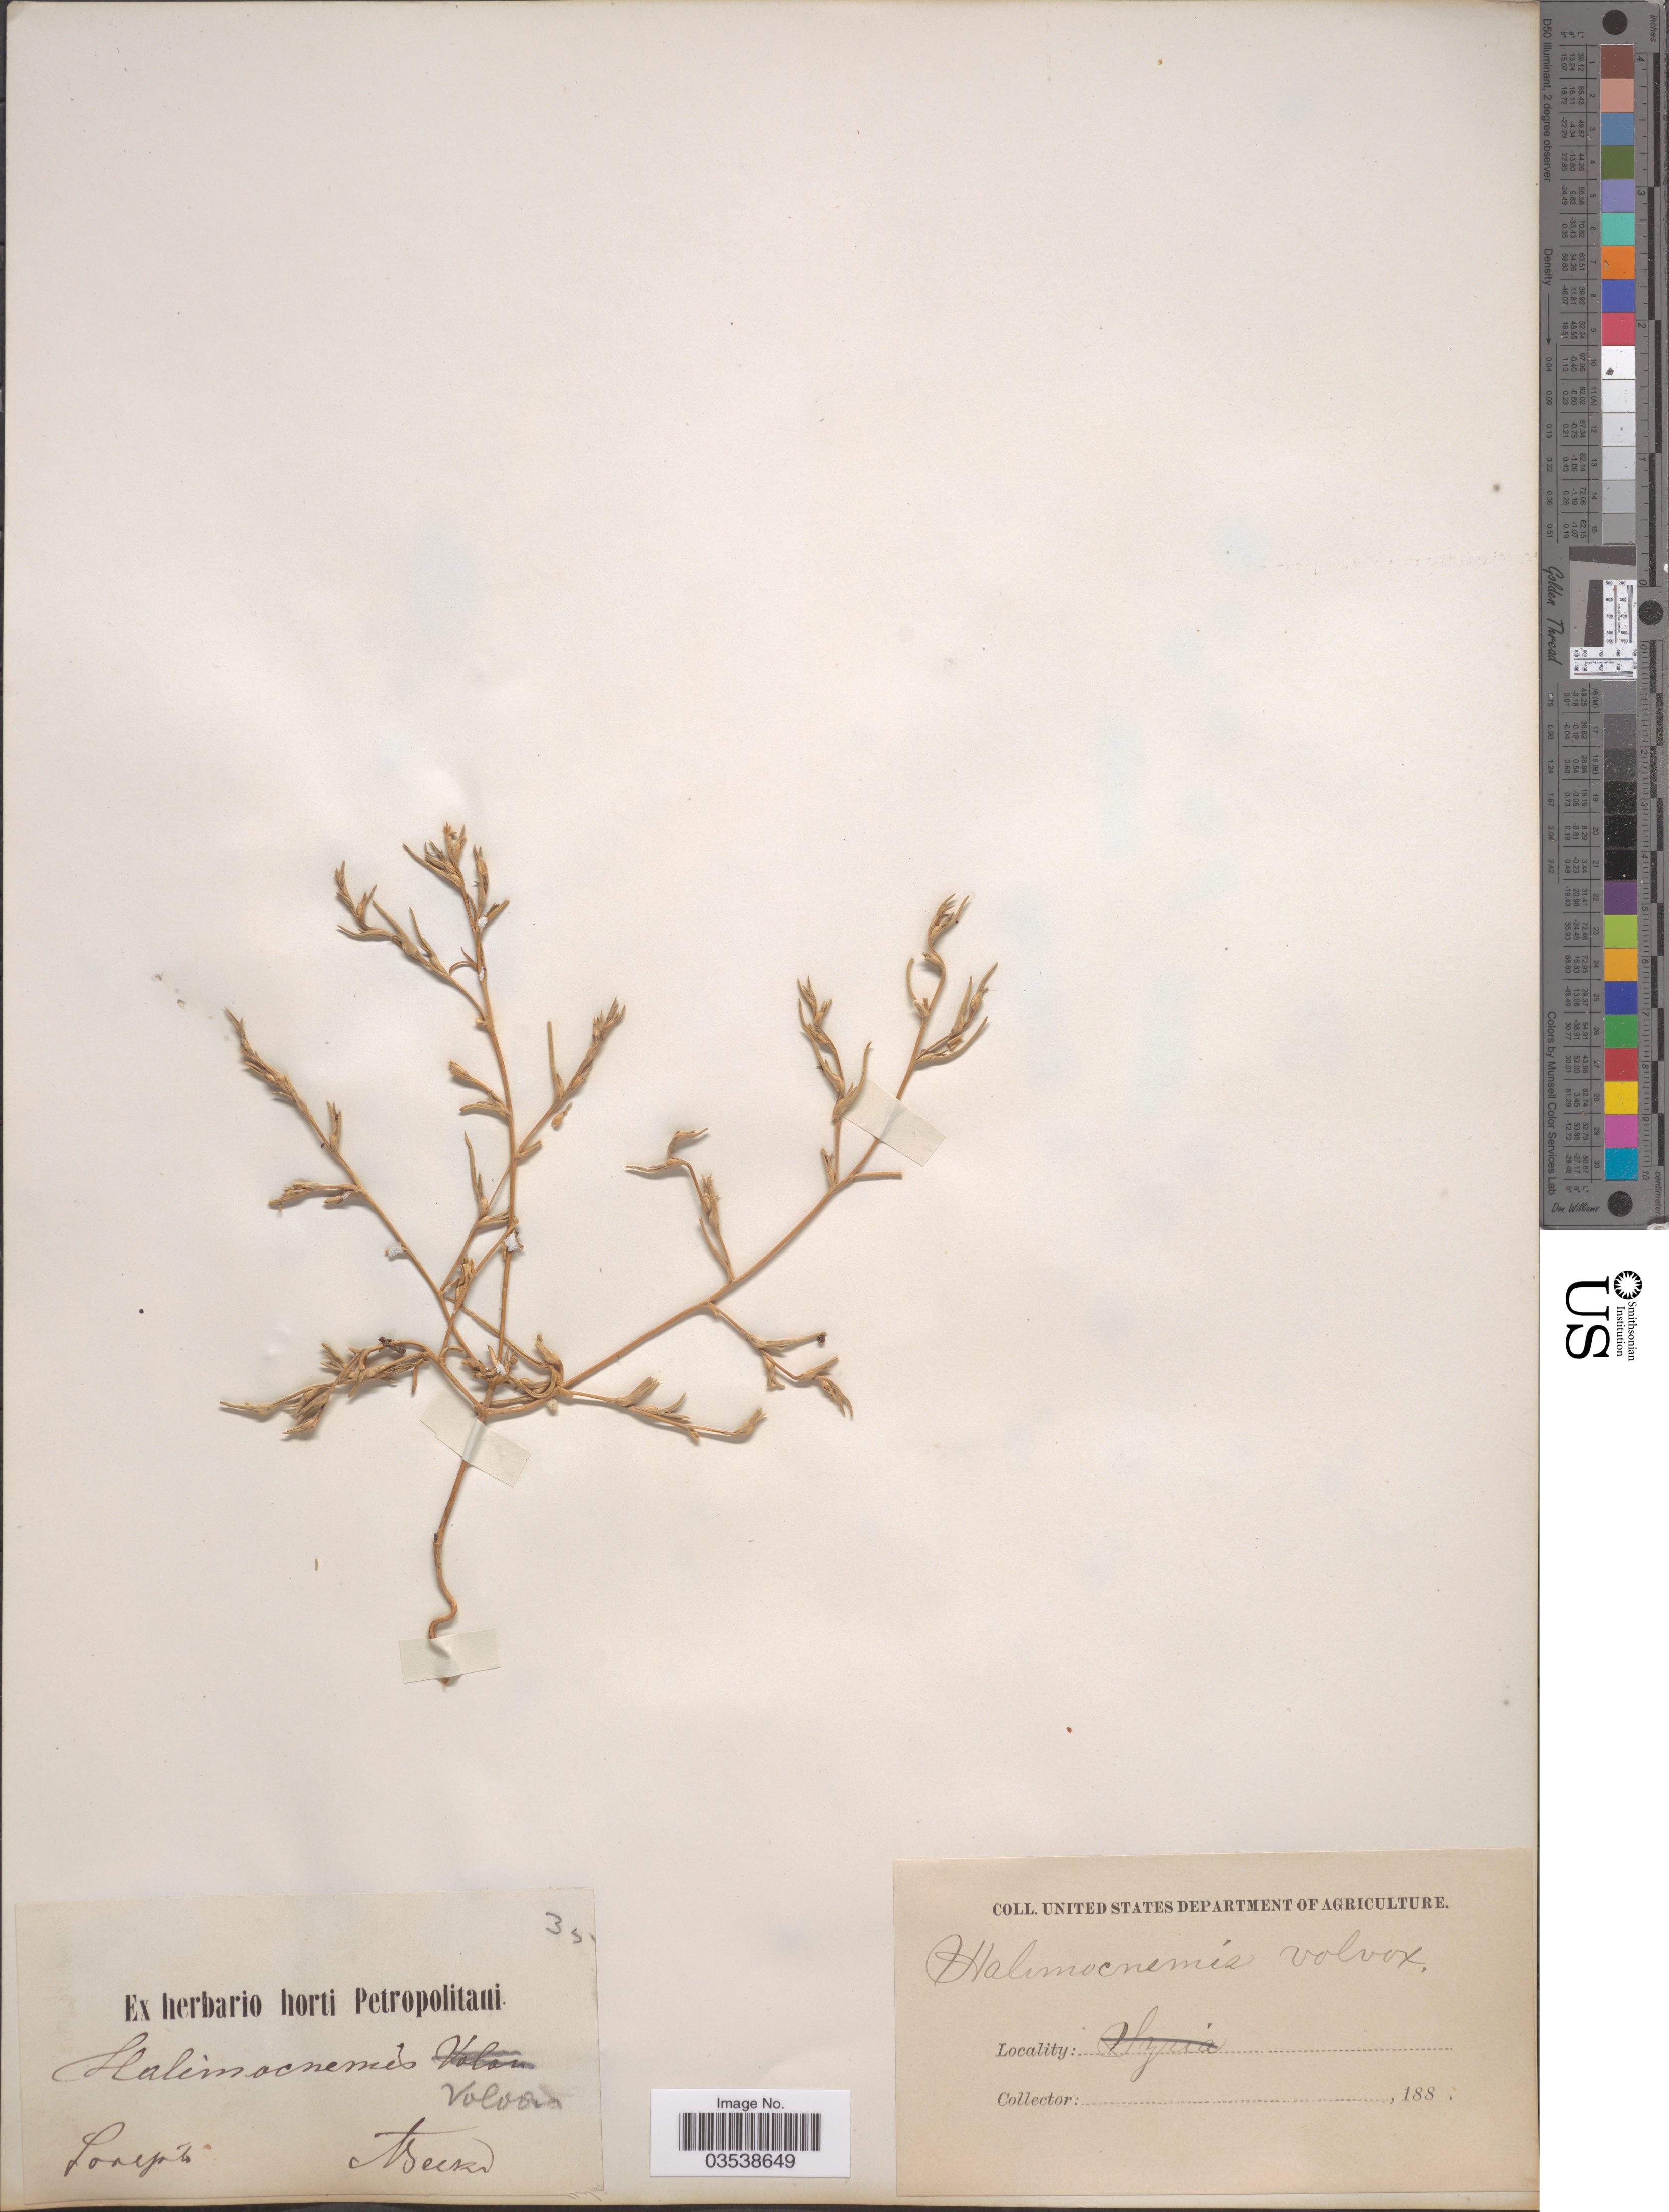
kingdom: Plantae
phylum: Tracheophyta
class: Magnoliopsida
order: Caryophyllales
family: Amaranthaceae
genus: Halimocnemis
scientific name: Halimocnemis volvox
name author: (Pall.) C.A. Mey.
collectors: A. Becker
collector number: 35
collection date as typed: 188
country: Russian Federation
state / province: Volgograd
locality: Sarepta.